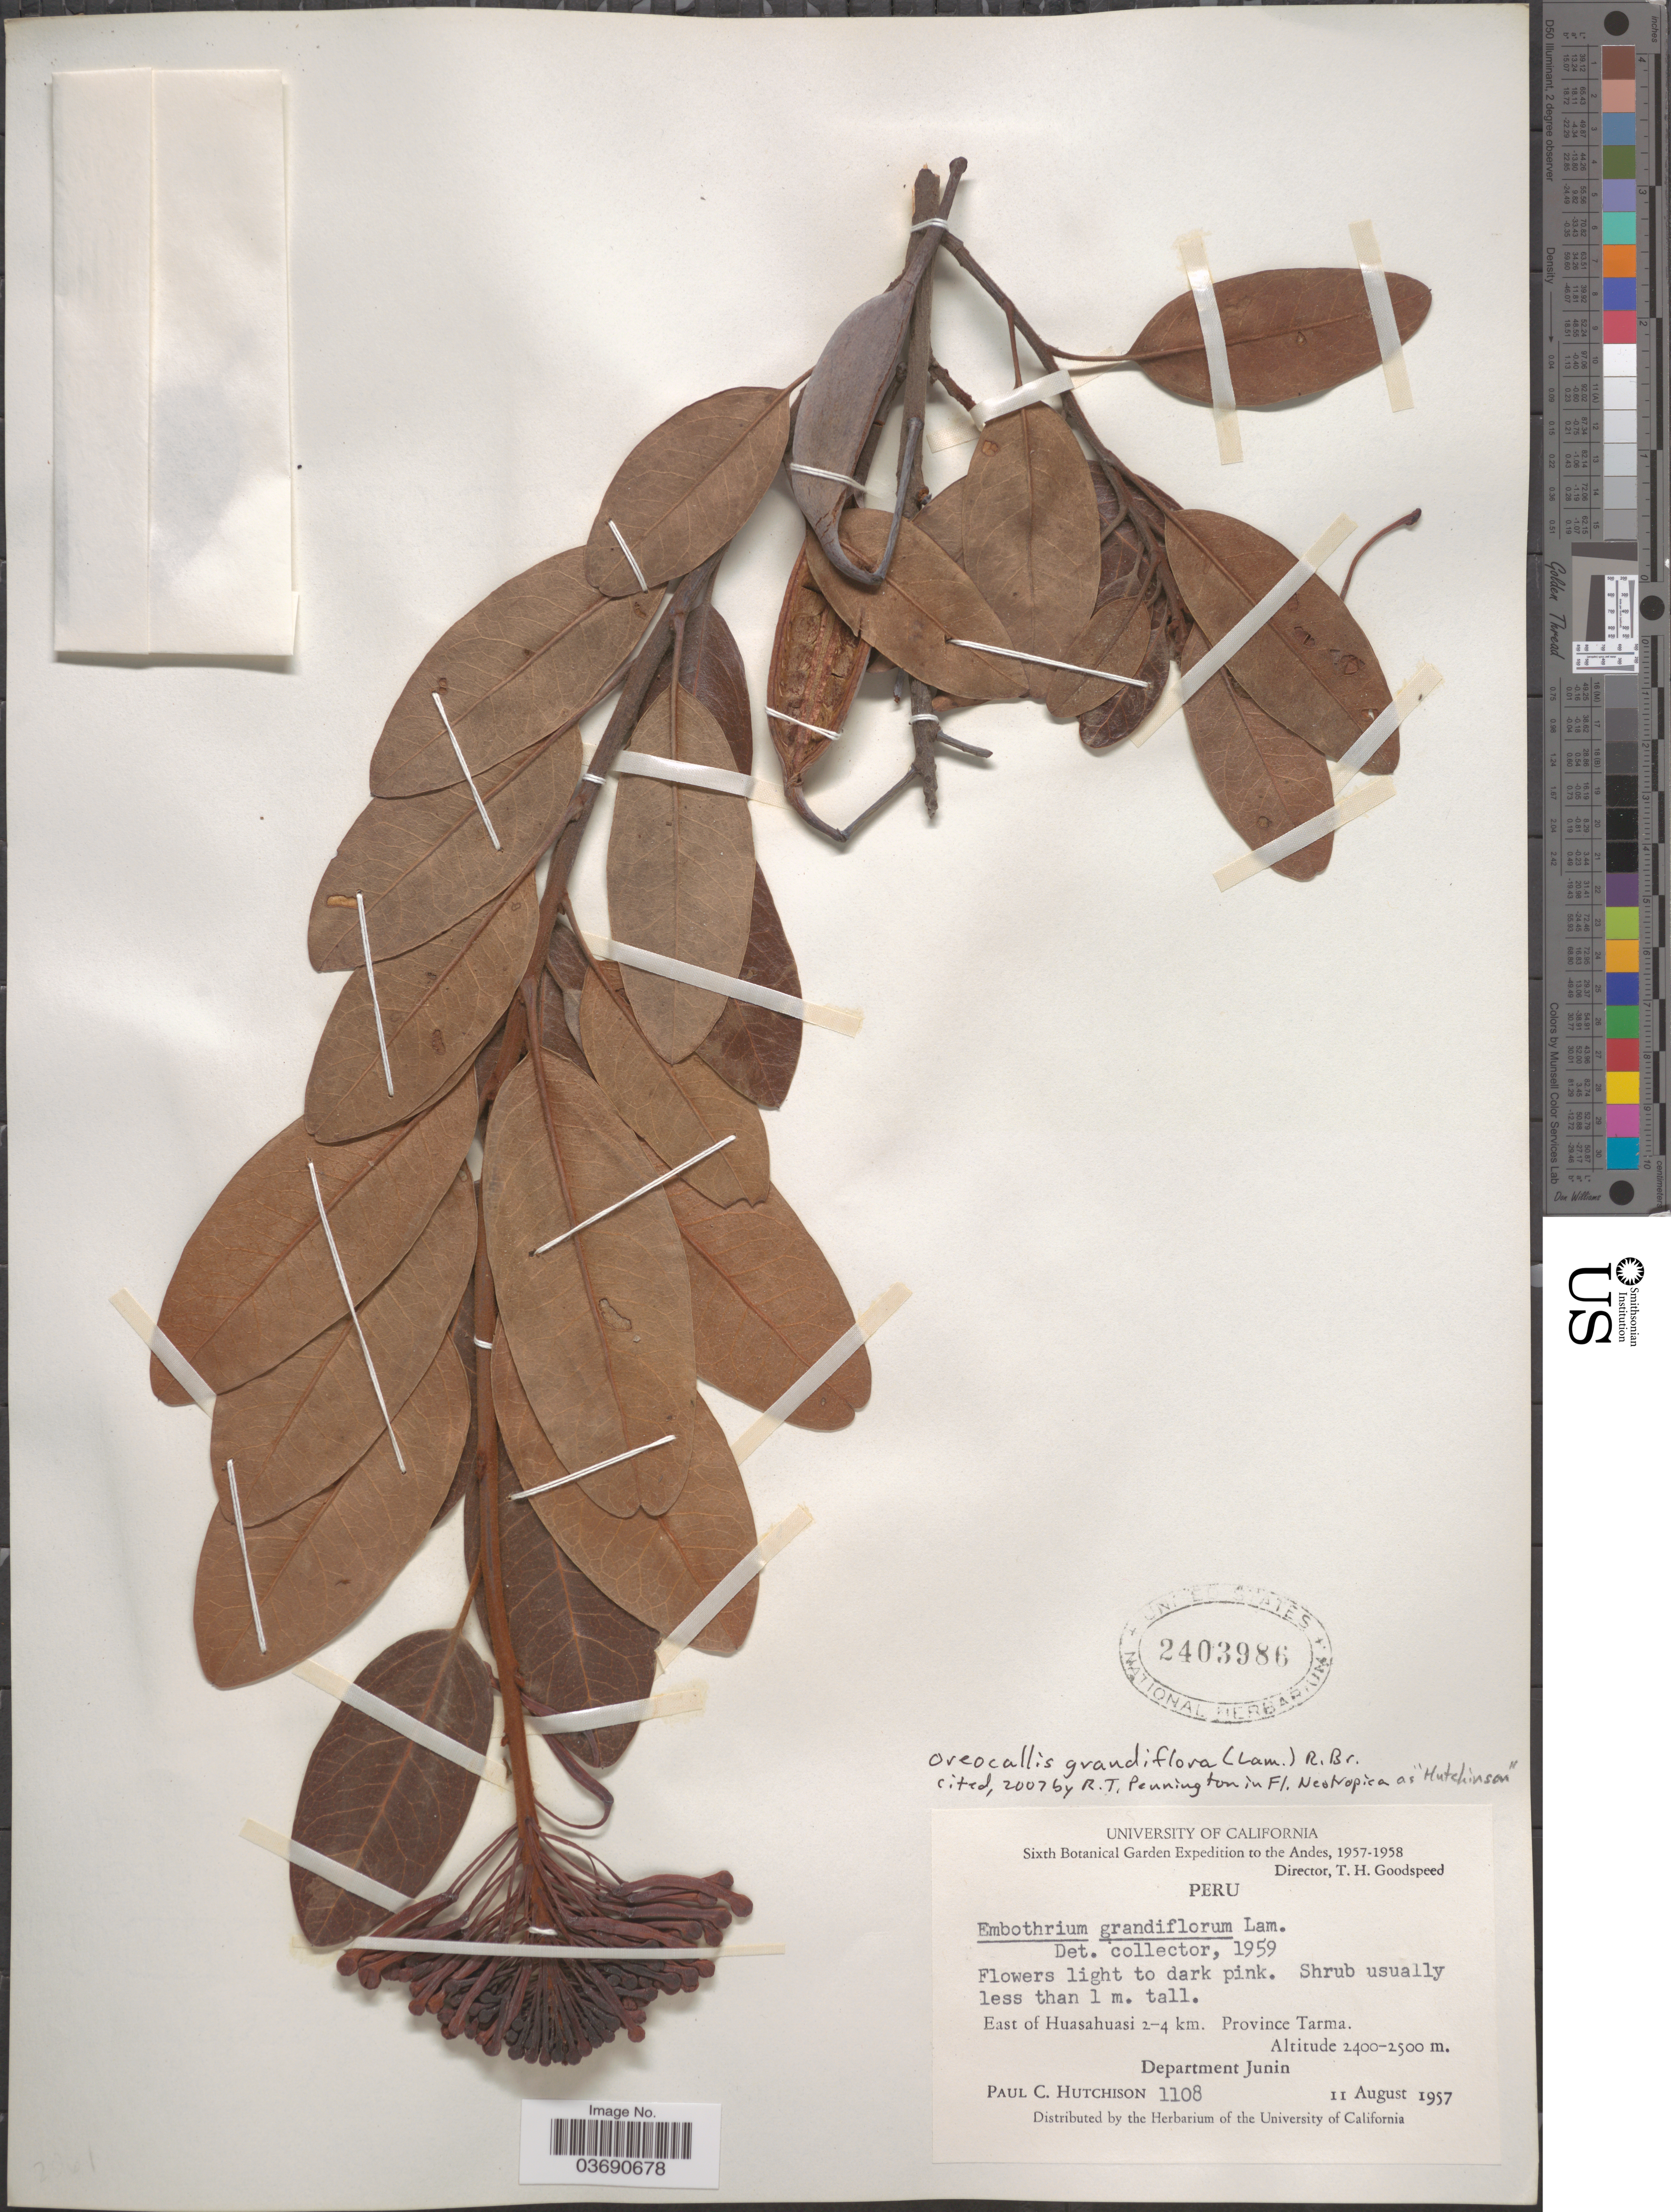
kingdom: Plantae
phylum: Tracheophyta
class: Magnoliopsida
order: Proteales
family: Proteaceae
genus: Oreocallis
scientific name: Oreocallis grandiflora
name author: (Lam.) R. Br.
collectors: P. C. Hutchison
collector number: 1108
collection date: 1957-08-11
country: Peru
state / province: Junín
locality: The Andes. East of Huasahuasi 2-4 km. Province Tarma. Department Junin.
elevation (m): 2400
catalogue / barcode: US 2403986